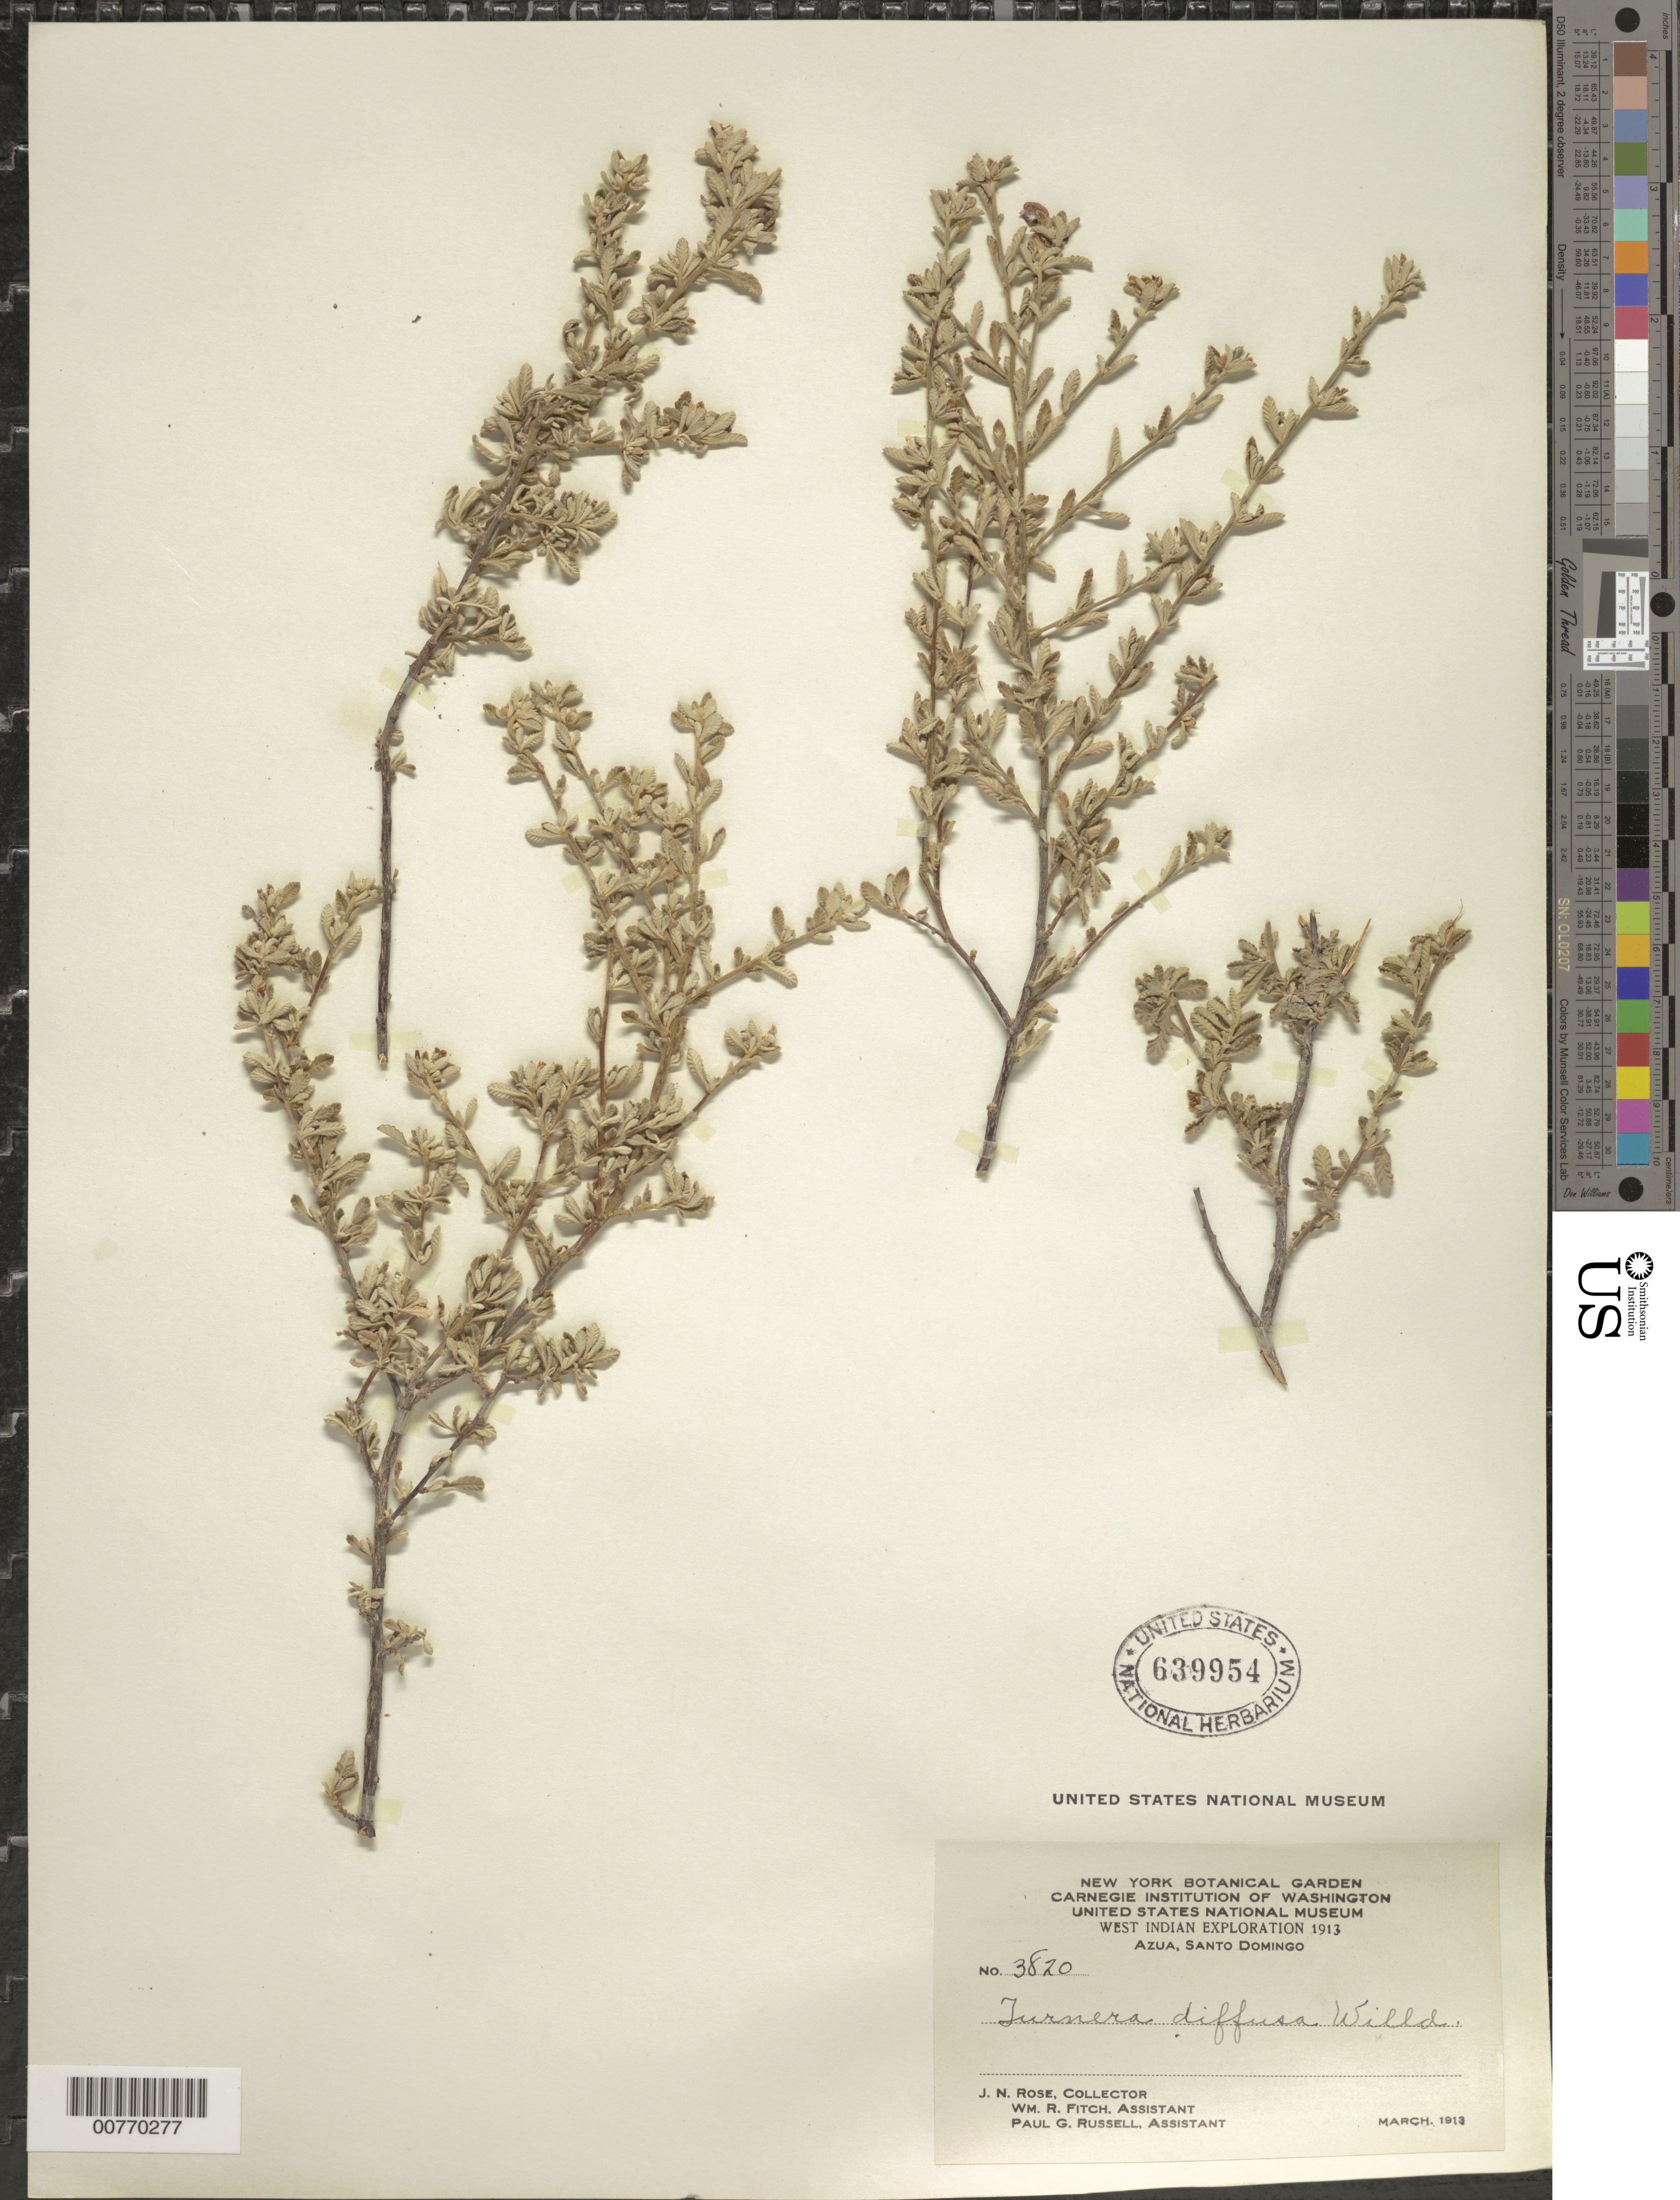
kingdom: Plantae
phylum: Tracheophyta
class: Magnoliopsida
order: Malpighiales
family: Turneraceae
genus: Turnera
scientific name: Turnera diffusa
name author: Willd. ex Schult.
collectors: J. N. Rose, W. R. Fitch & P. G. Russell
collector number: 3820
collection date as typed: Mar 1913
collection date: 1913-03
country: Dominican Republic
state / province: Azua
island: Hispaniola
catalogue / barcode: US 639954